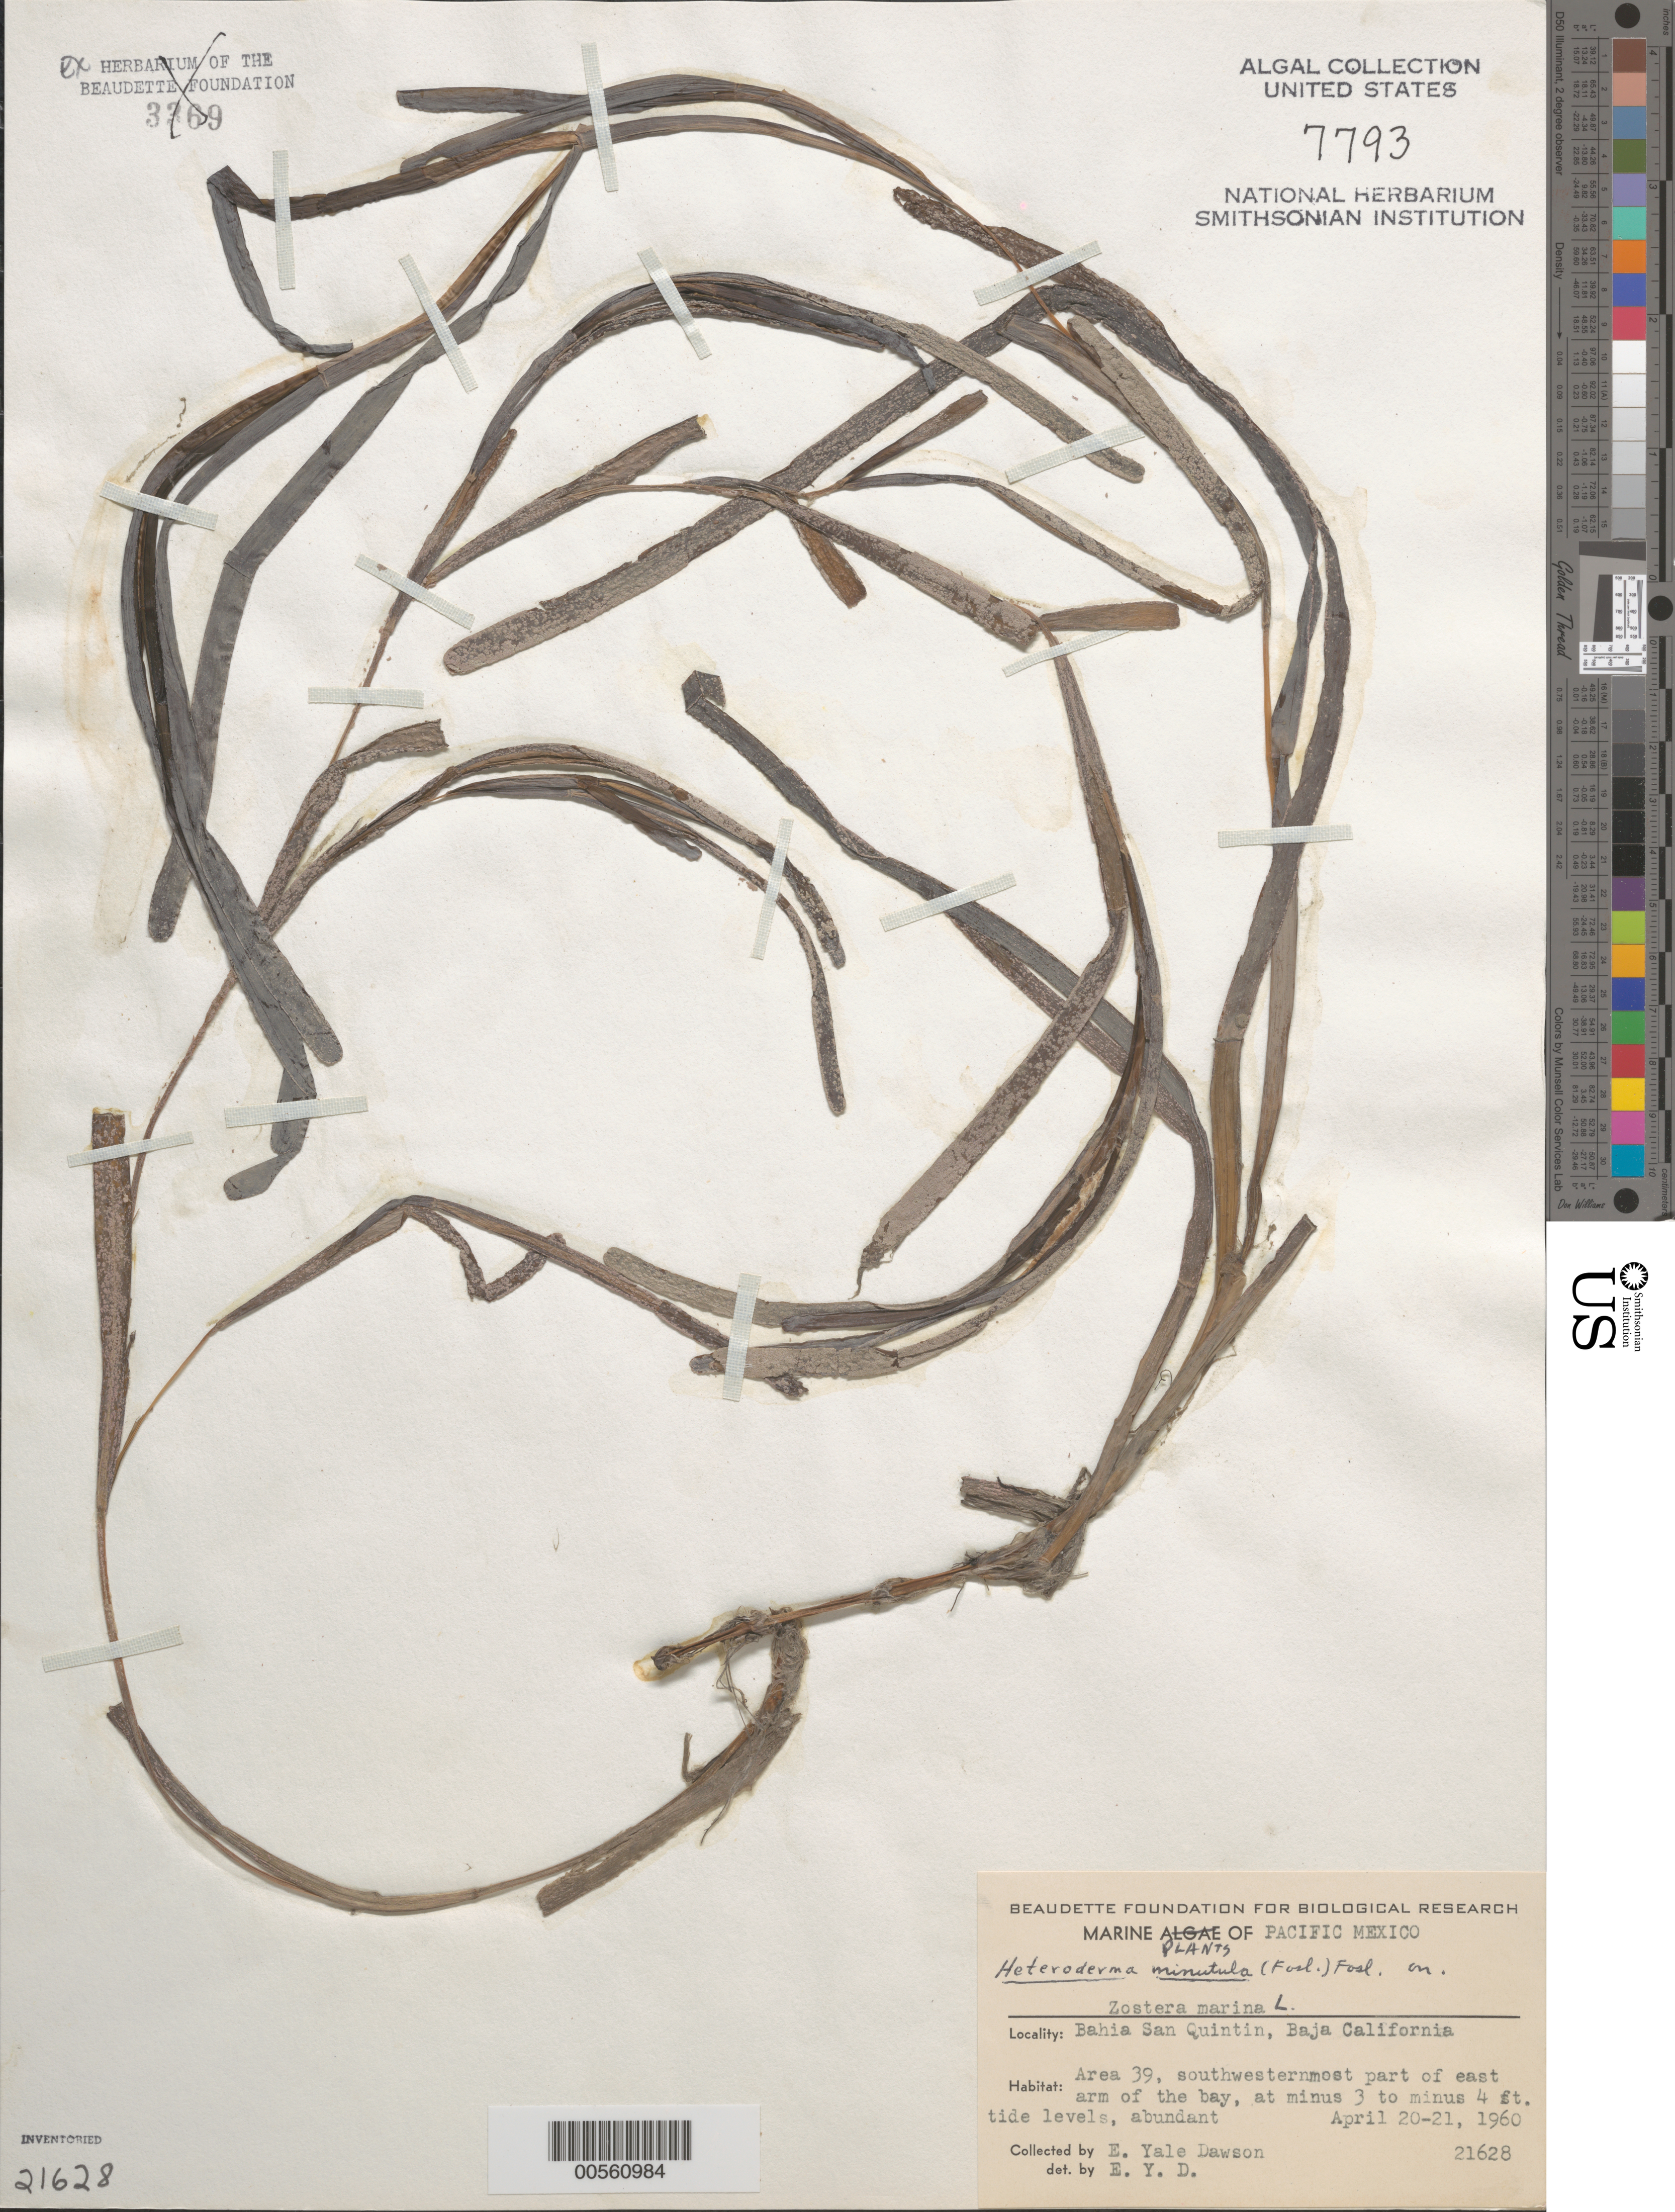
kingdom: Plantae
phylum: Rhodophyta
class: Florideophyceae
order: Corallinales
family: Corallinaceae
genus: Pneophyllum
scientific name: Pneophyllum confervicola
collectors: E. Y. Dawson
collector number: EYD 21628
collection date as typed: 20 Apr 1960 TO 21 Apr 1960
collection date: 1960-04-20/1960-04-21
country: Mexico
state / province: Baja California Norte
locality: Bahia San Quintin, east arm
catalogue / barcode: US 7793